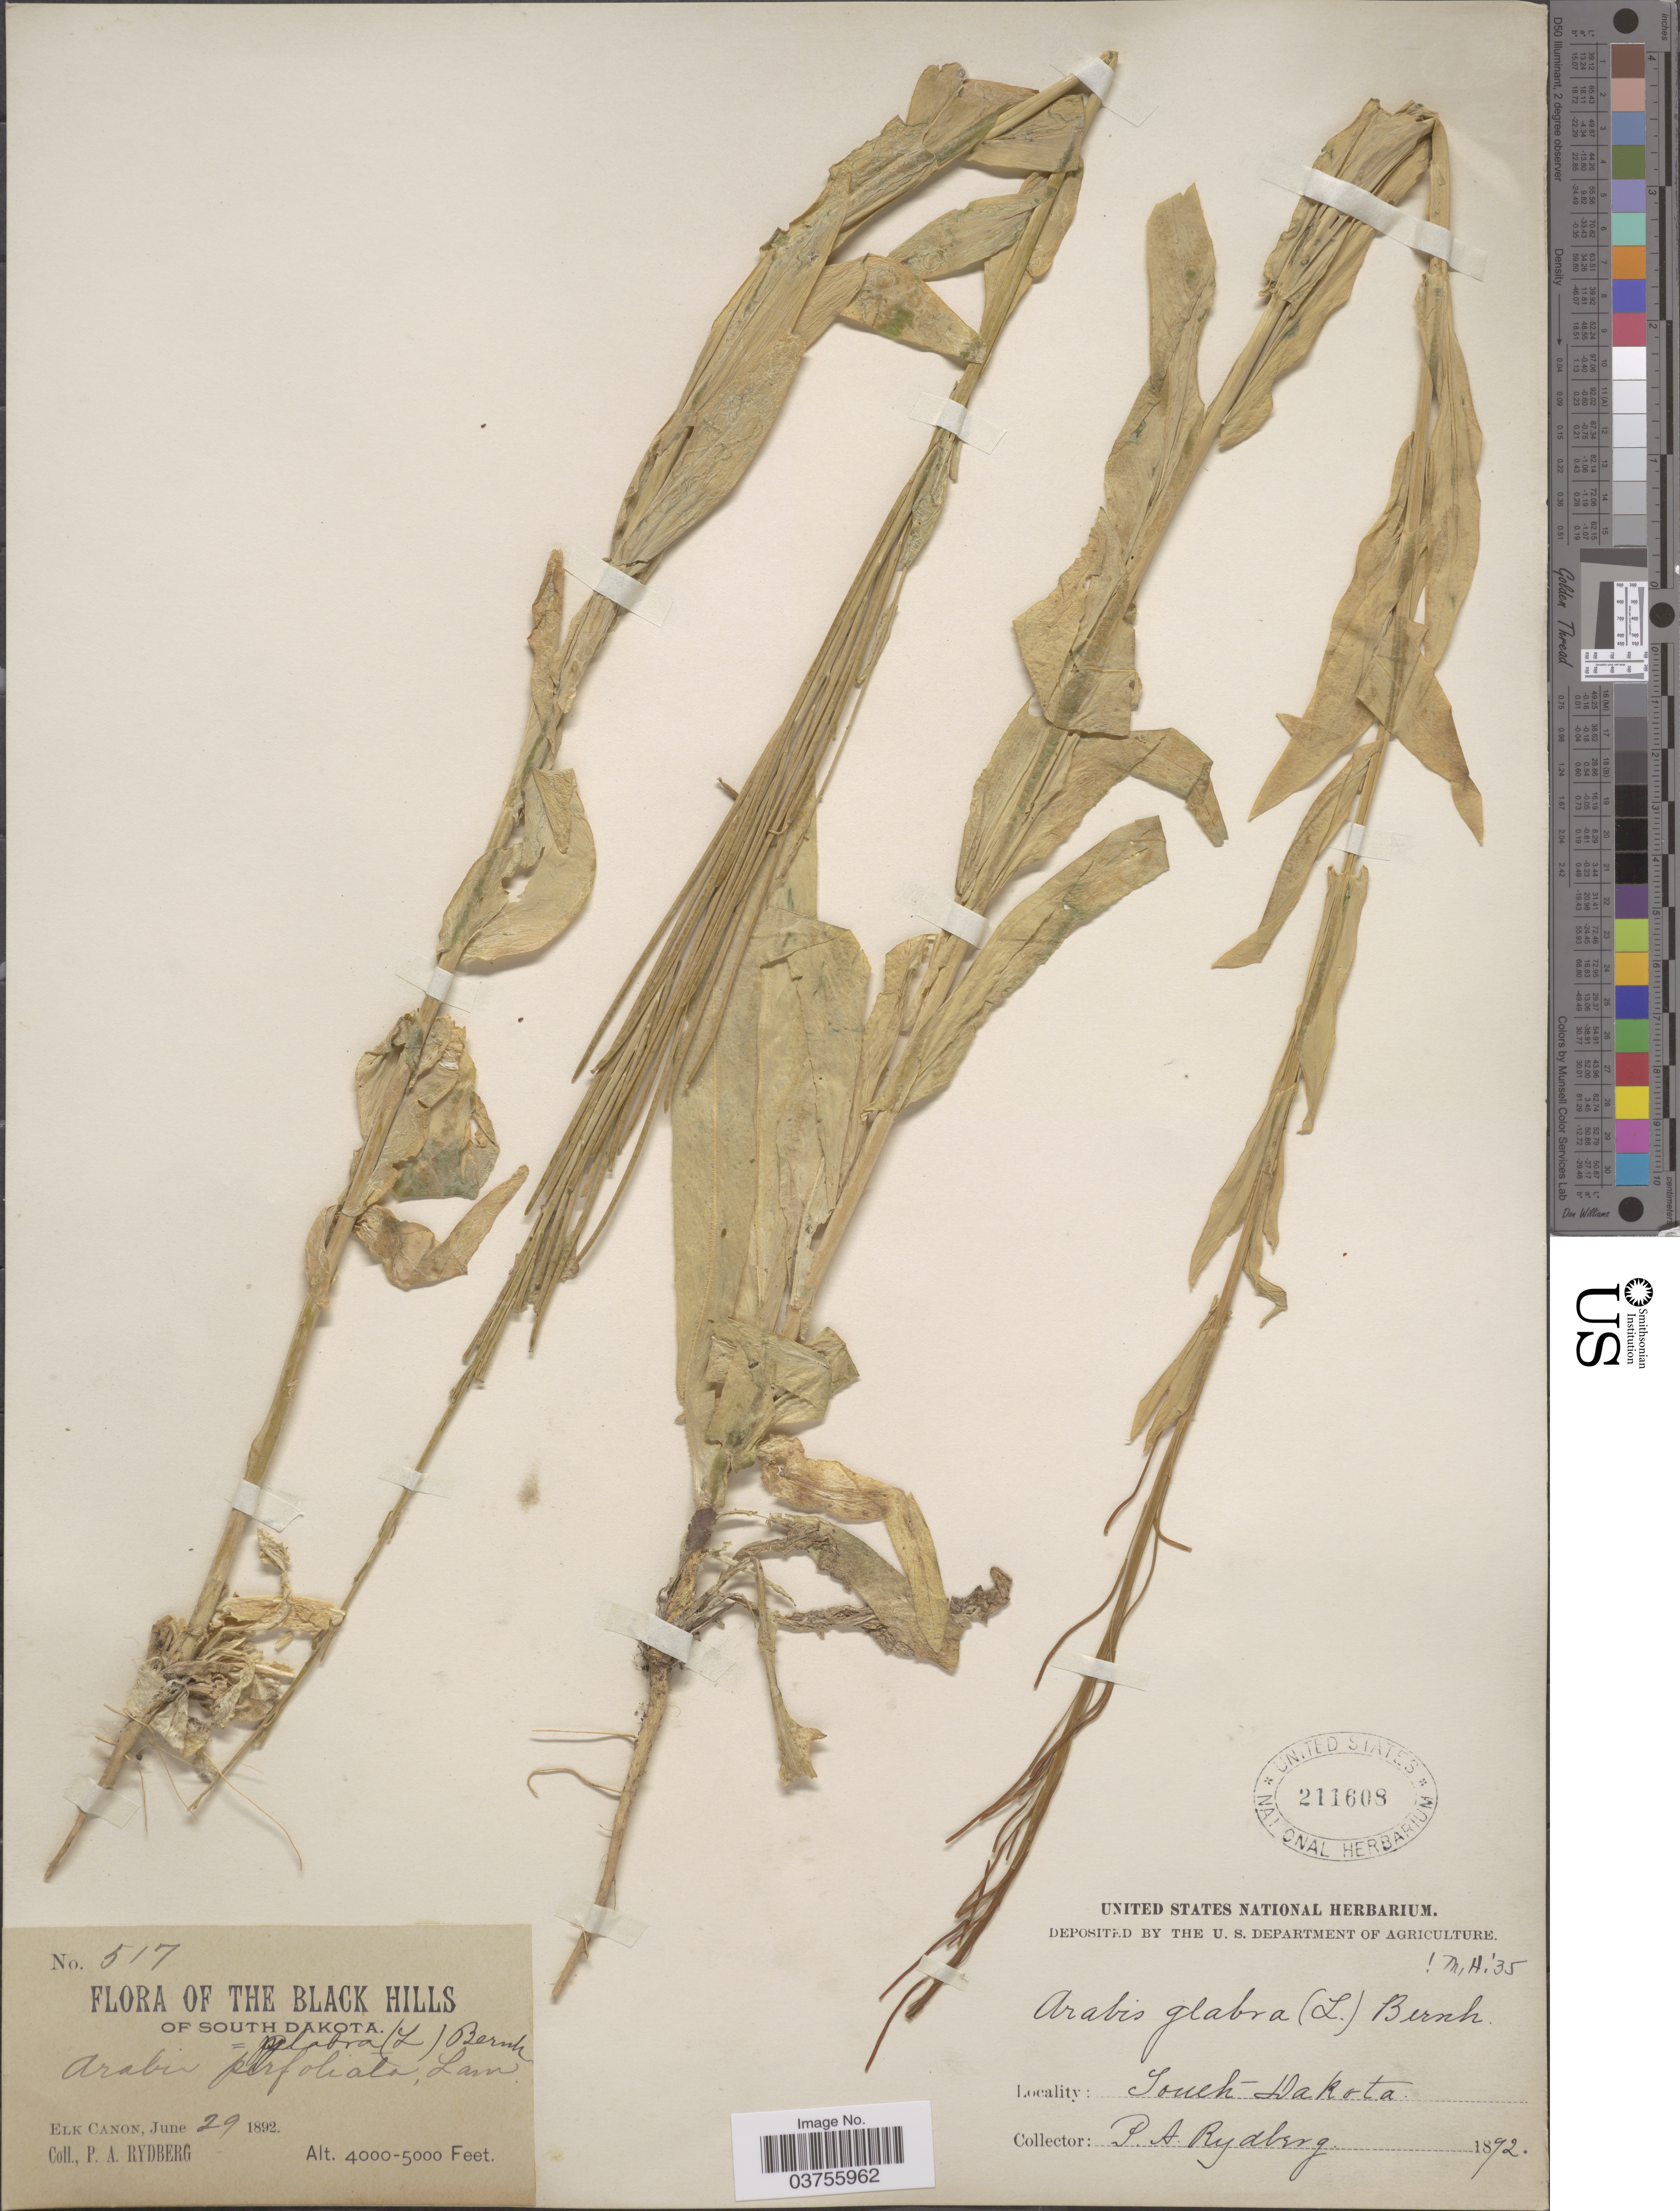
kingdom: Plantae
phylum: Tracheophyta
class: Magnoliopsida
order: Brassicales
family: Brassicaceae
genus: Turritis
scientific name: Turritis glabra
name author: L.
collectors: P. A. Rydberg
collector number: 517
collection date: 1892-06-29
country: United States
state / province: South Dakota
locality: The Black Hills of South Dakota. Elk Canon.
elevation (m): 1219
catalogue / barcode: US 211608